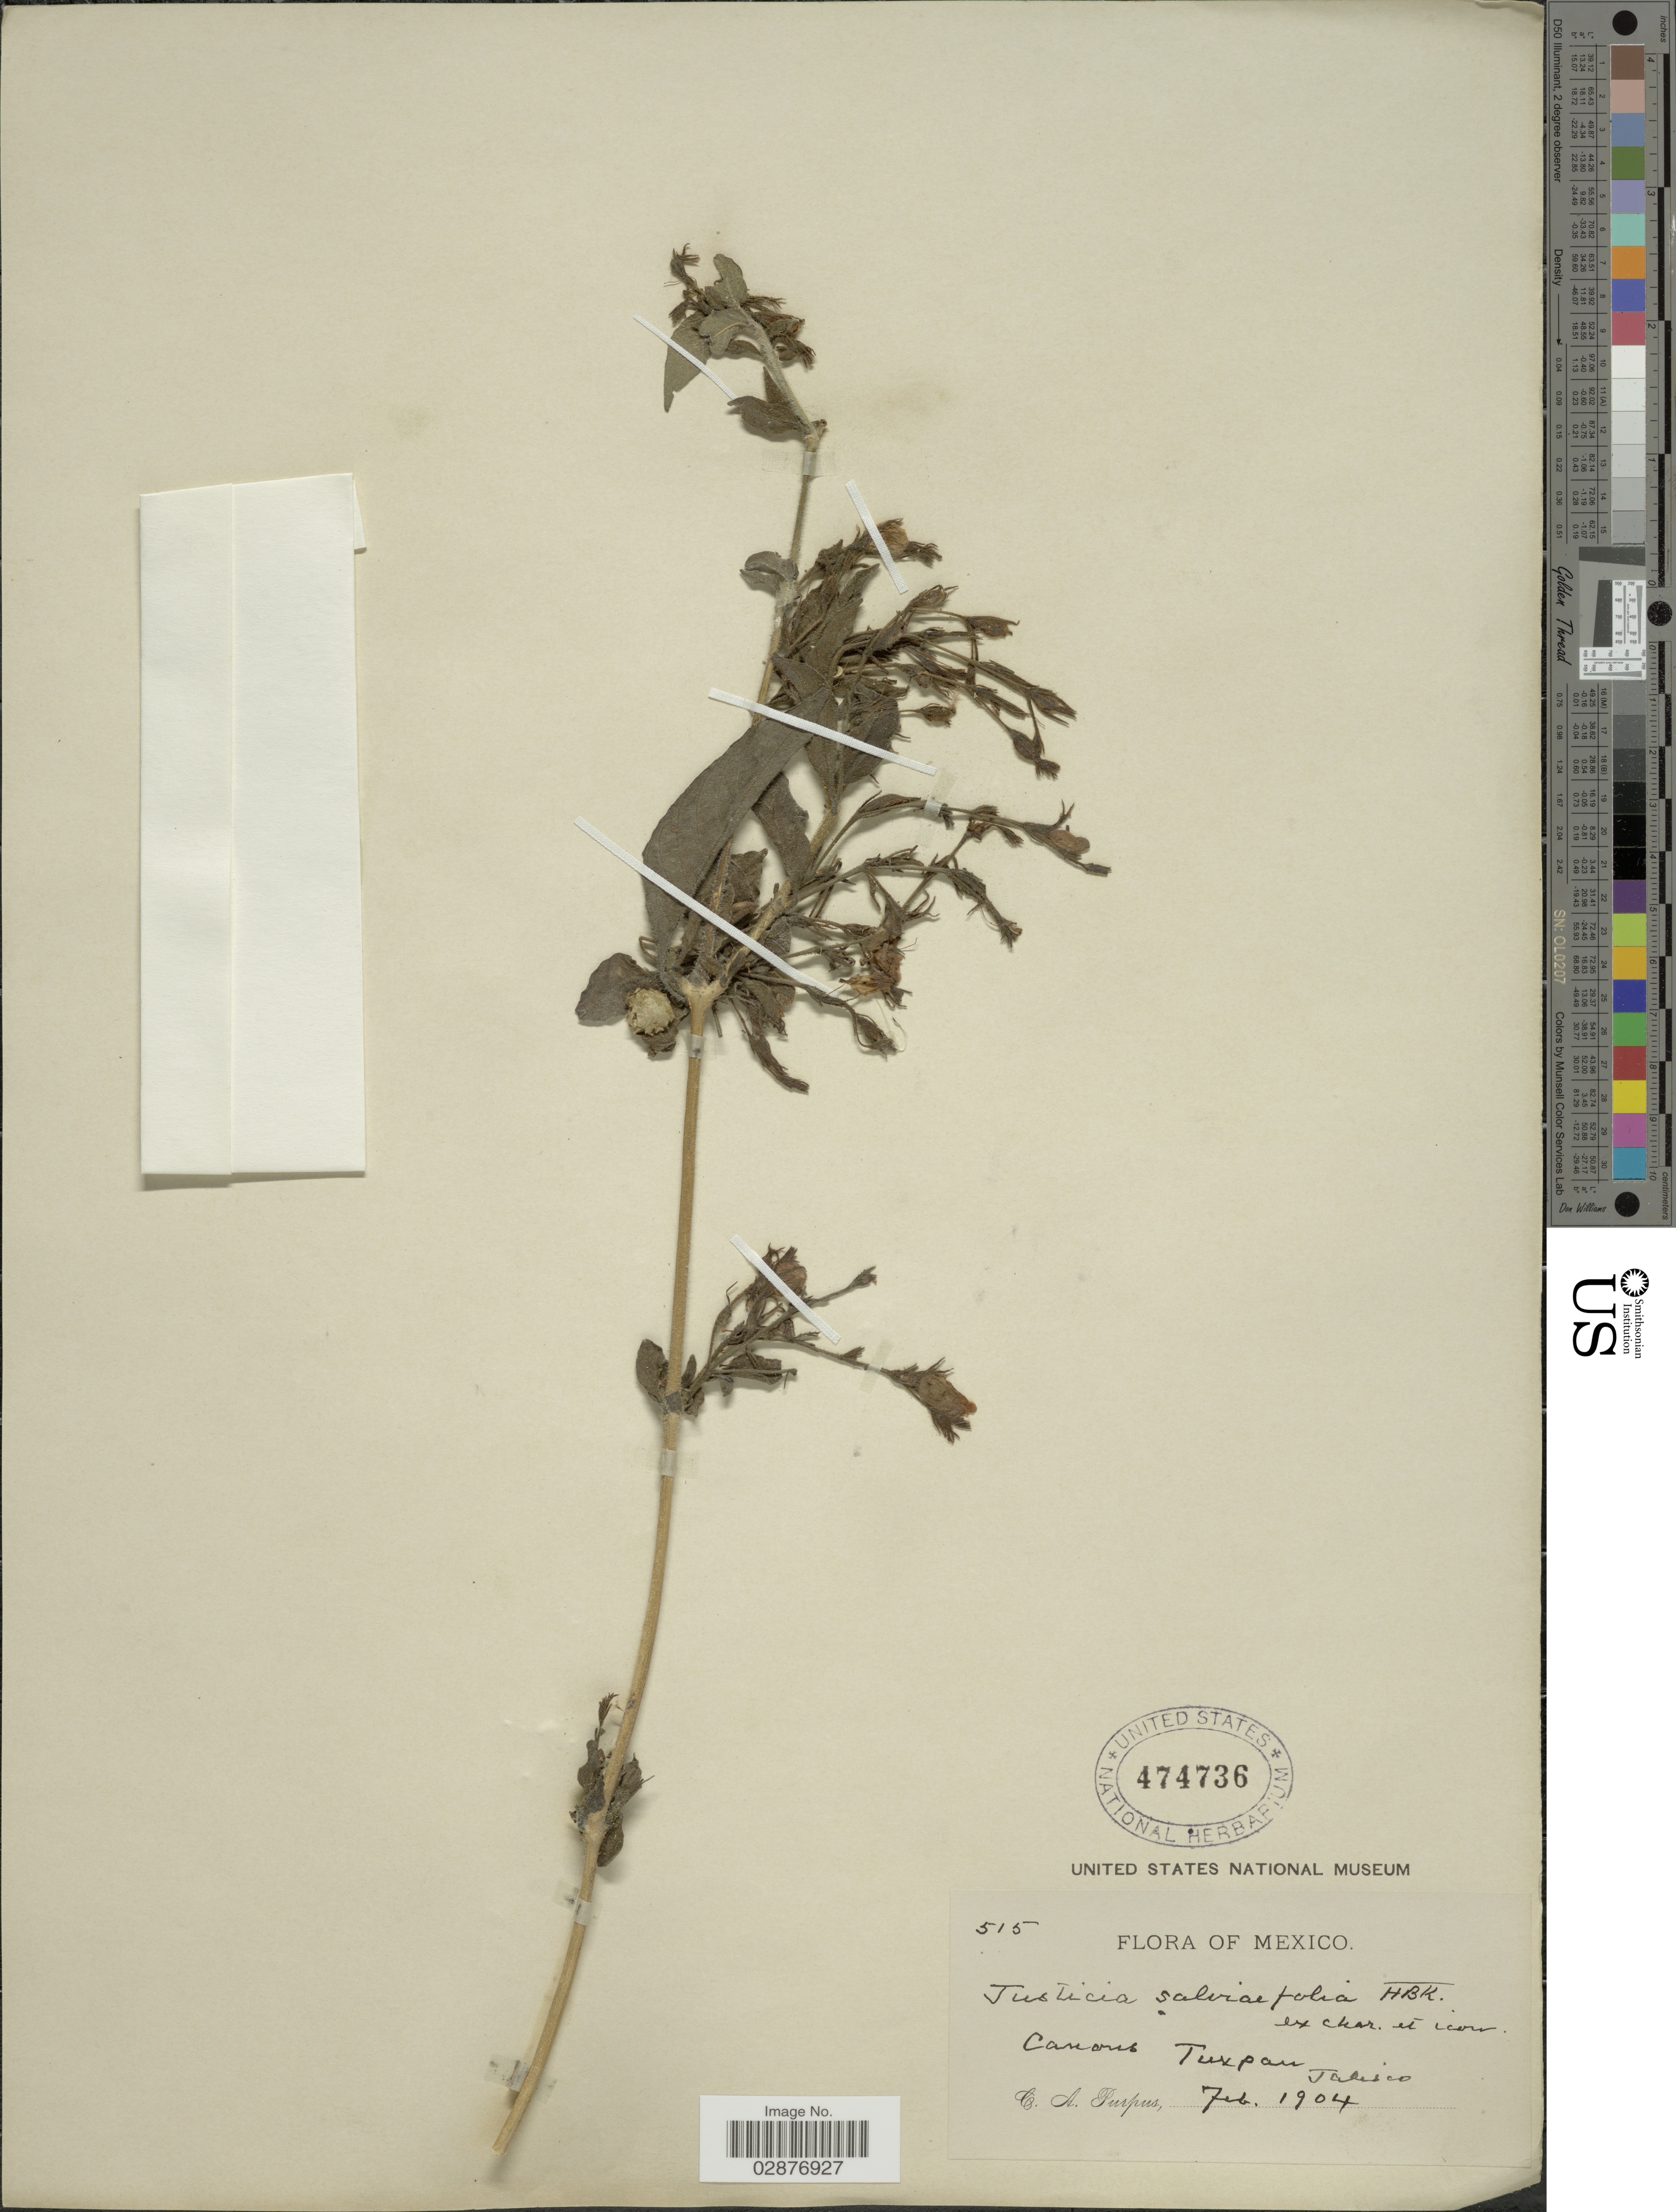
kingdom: Plantae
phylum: Tracheophyta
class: Magnoliopsida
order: Lamiales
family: Acanthaceae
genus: Justicia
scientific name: Justicia salviiflora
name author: Kunth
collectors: C. A. Purpus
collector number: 515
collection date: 1904-02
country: Mexico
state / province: Jalisco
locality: Canons Tuxpan.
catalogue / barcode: US 474736